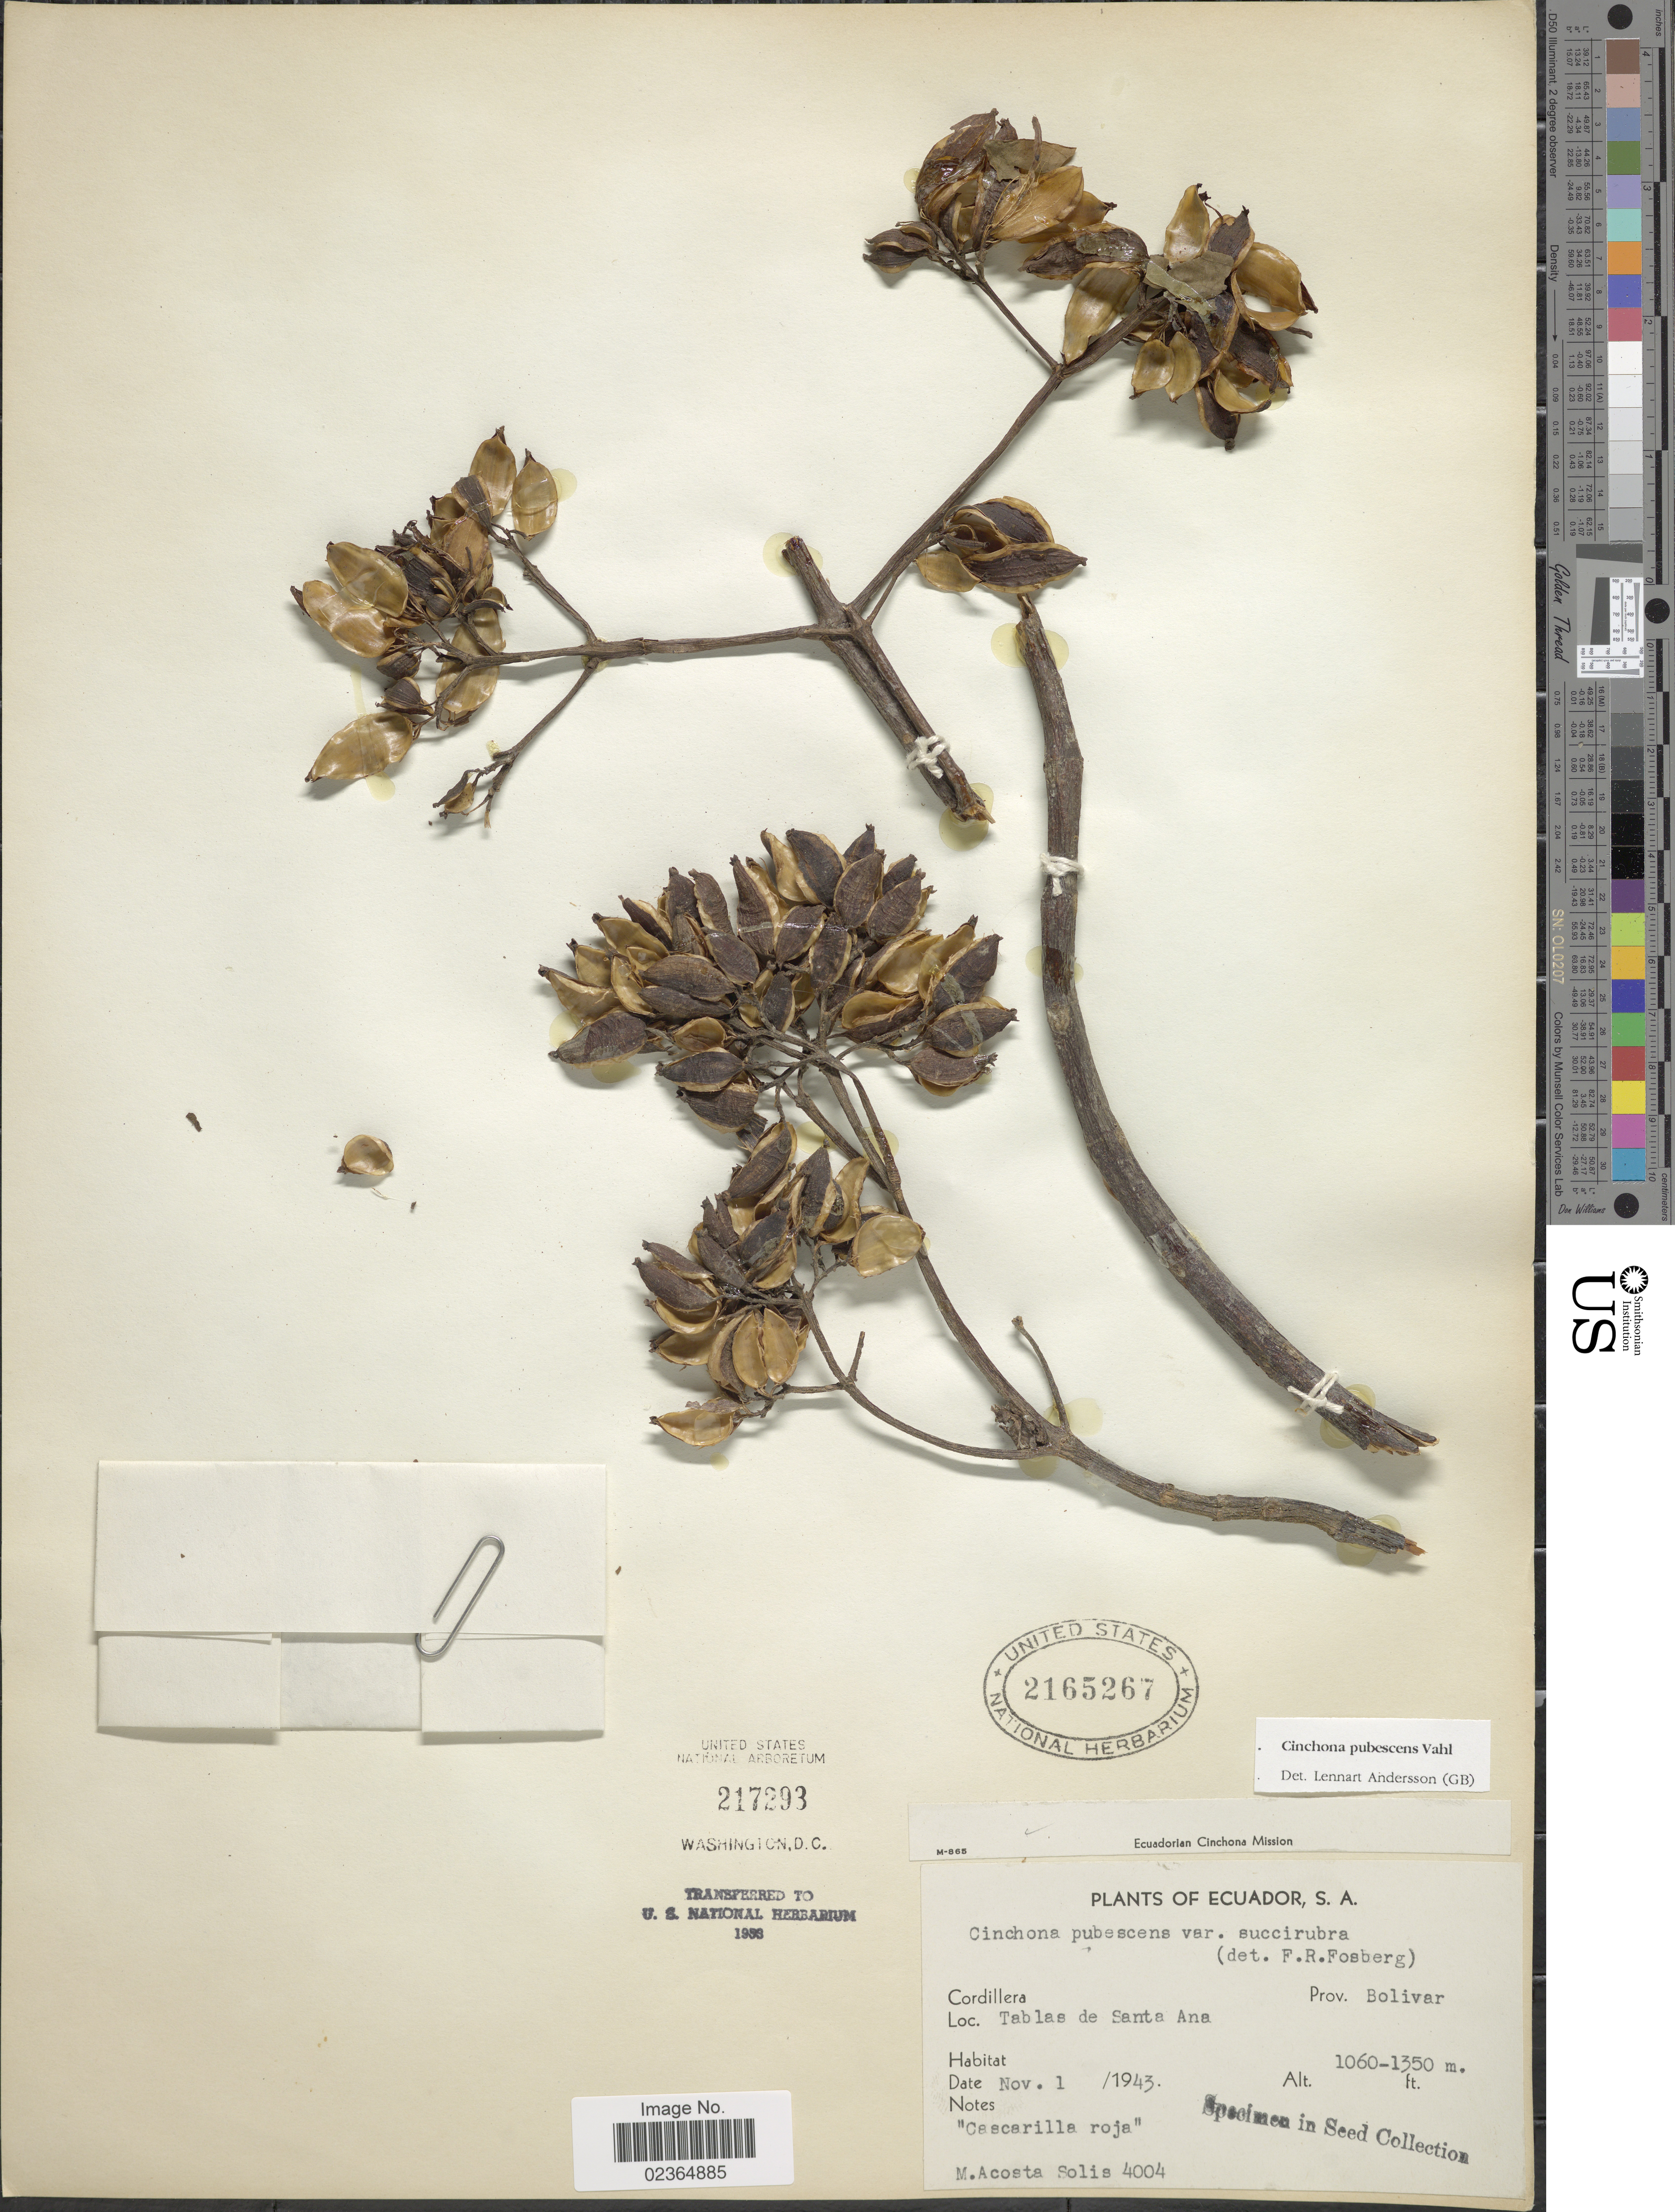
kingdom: Plantae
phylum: Tracheophyta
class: Magnoliopsida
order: Gentianales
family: Rubiaceae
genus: Cinchona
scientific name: Cinchona pubescens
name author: Vahl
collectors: M. Acosta Solis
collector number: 4004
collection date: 1943-11-01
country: Ecuador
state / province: Bolívar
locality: Tablas de Santa Ana. Cordillera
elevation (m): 1060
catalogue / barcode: US 2165267